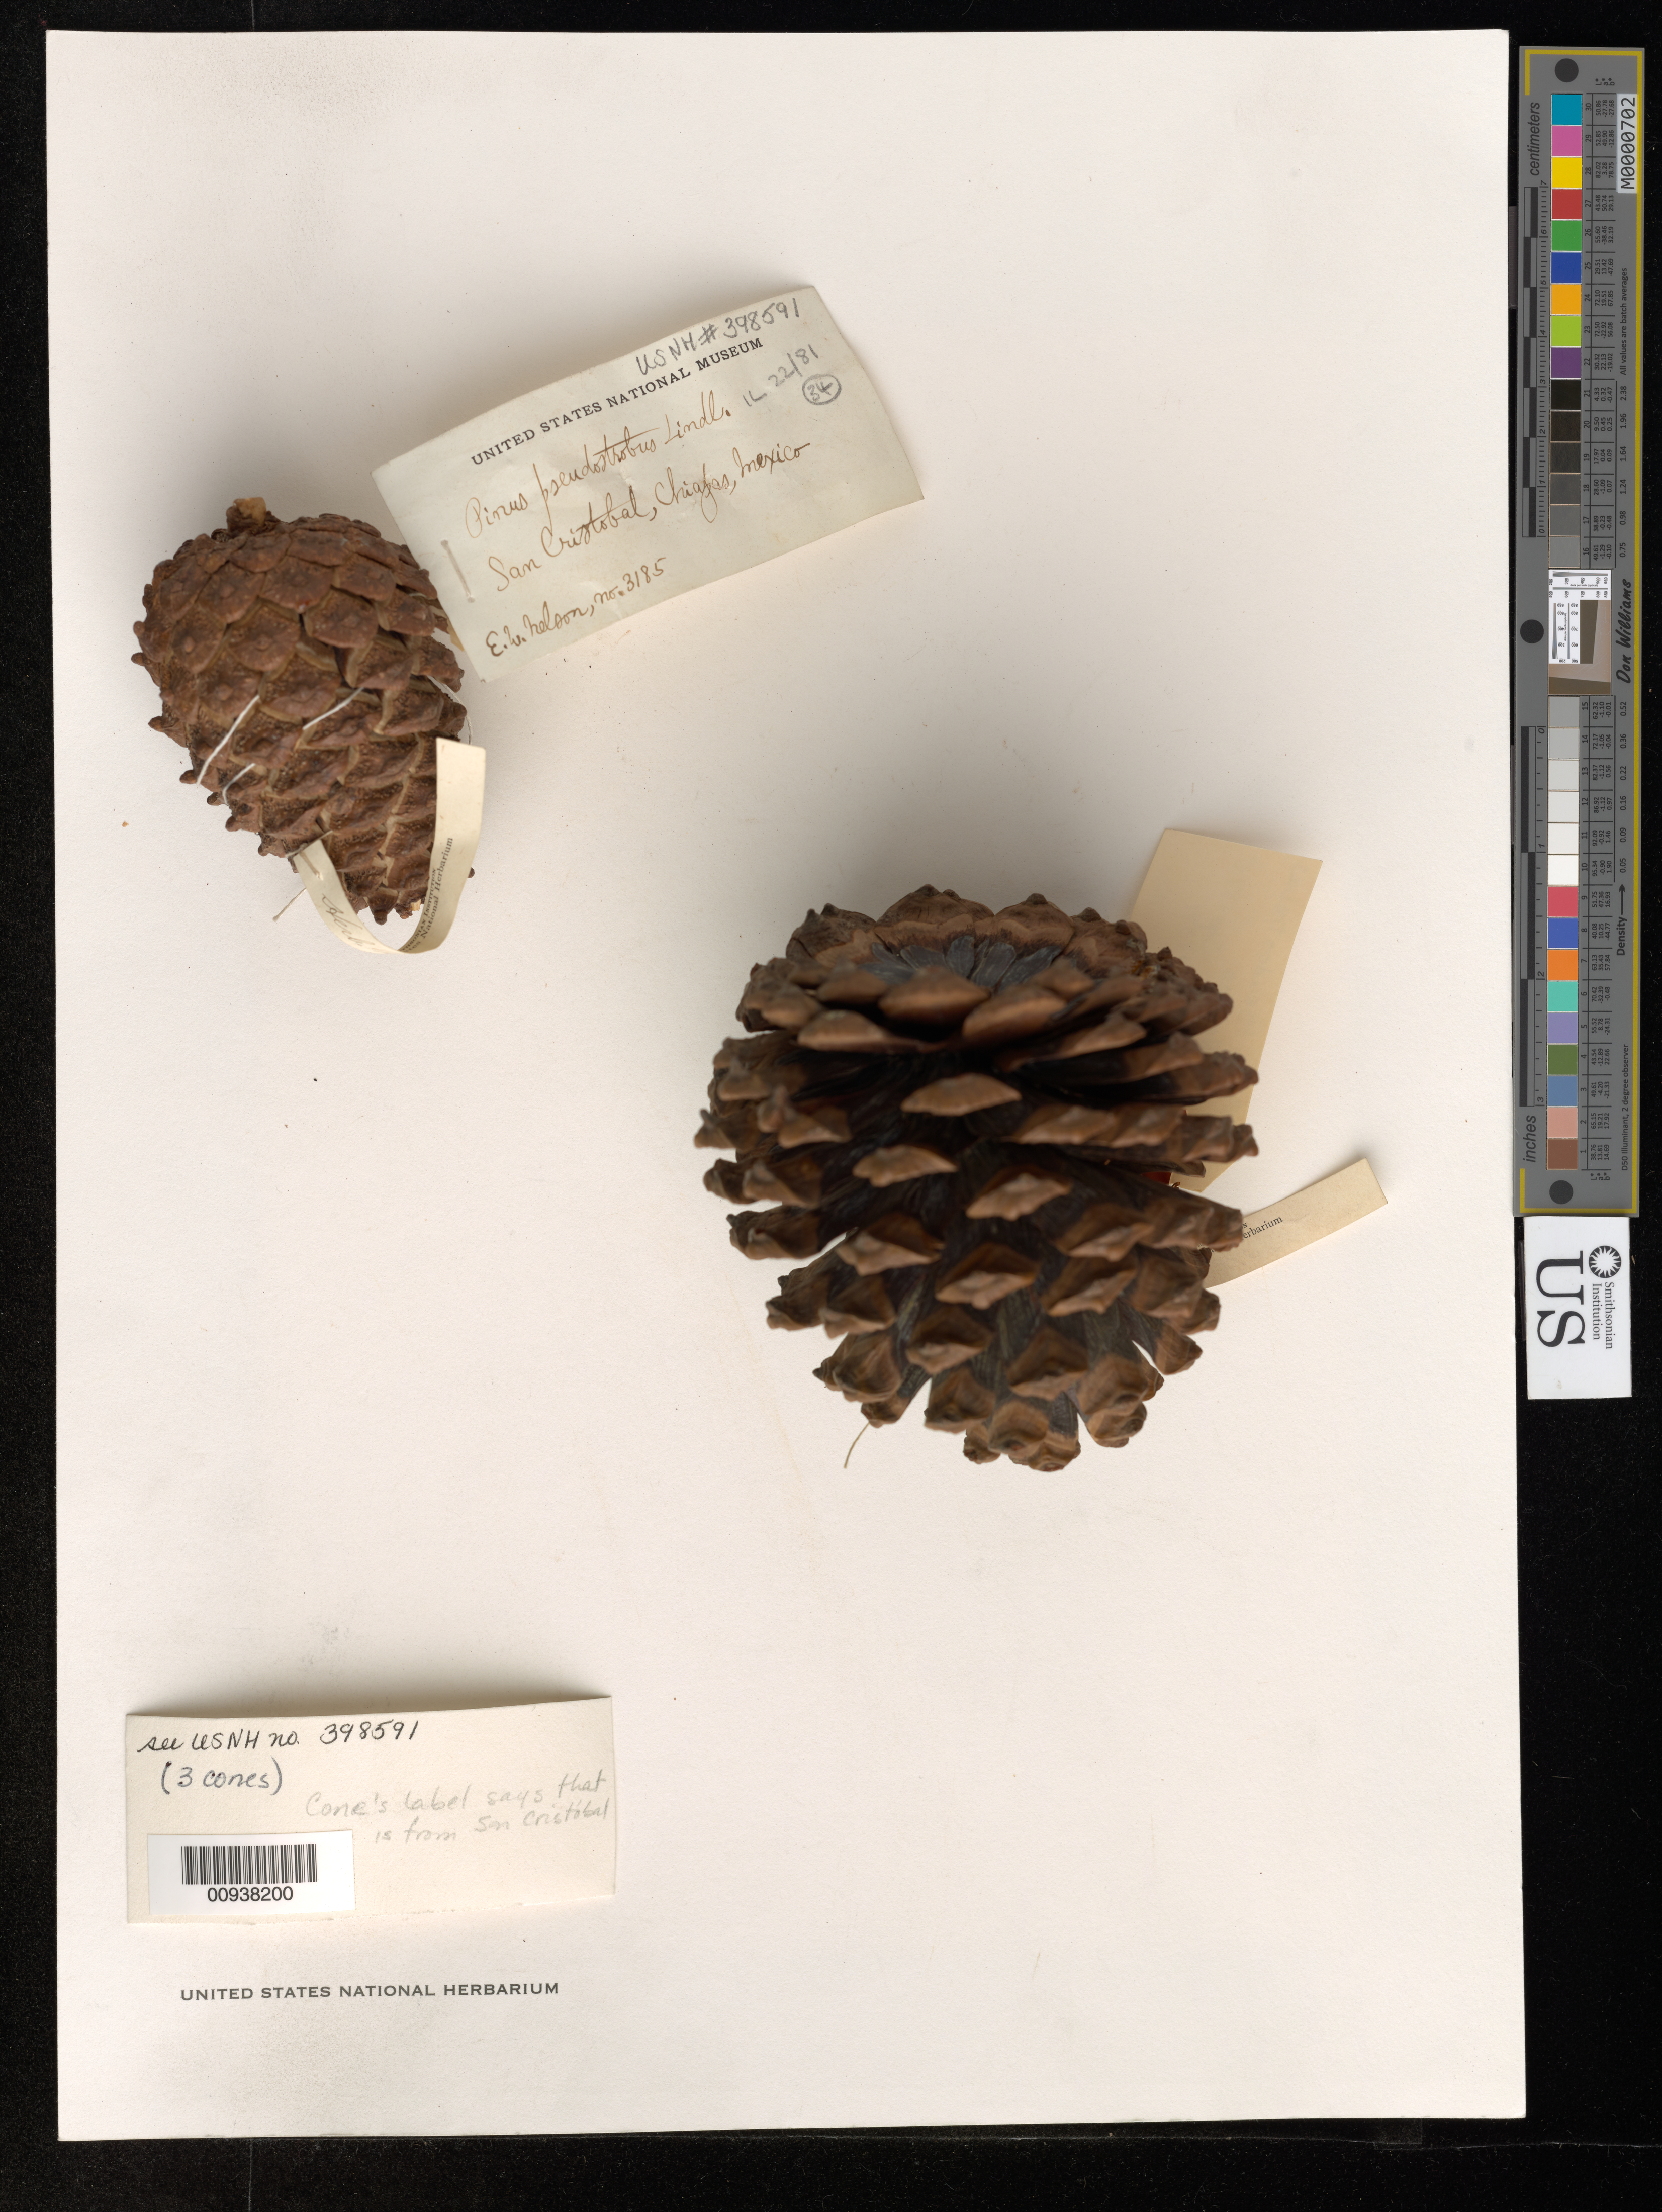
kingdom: Plantae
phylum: Tracheophyta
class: Pinopsida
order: Pinales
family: Pinaceae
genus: Pinus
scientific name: Pinus pseudostrobus var. pseudostrobus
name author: Lindl.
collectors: E. W. Nelson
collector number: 3185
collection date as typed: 18 Sep 1895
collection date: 1895-09-18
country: Mexico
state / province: Chiapas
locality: San Cristóbal.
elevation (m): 2134